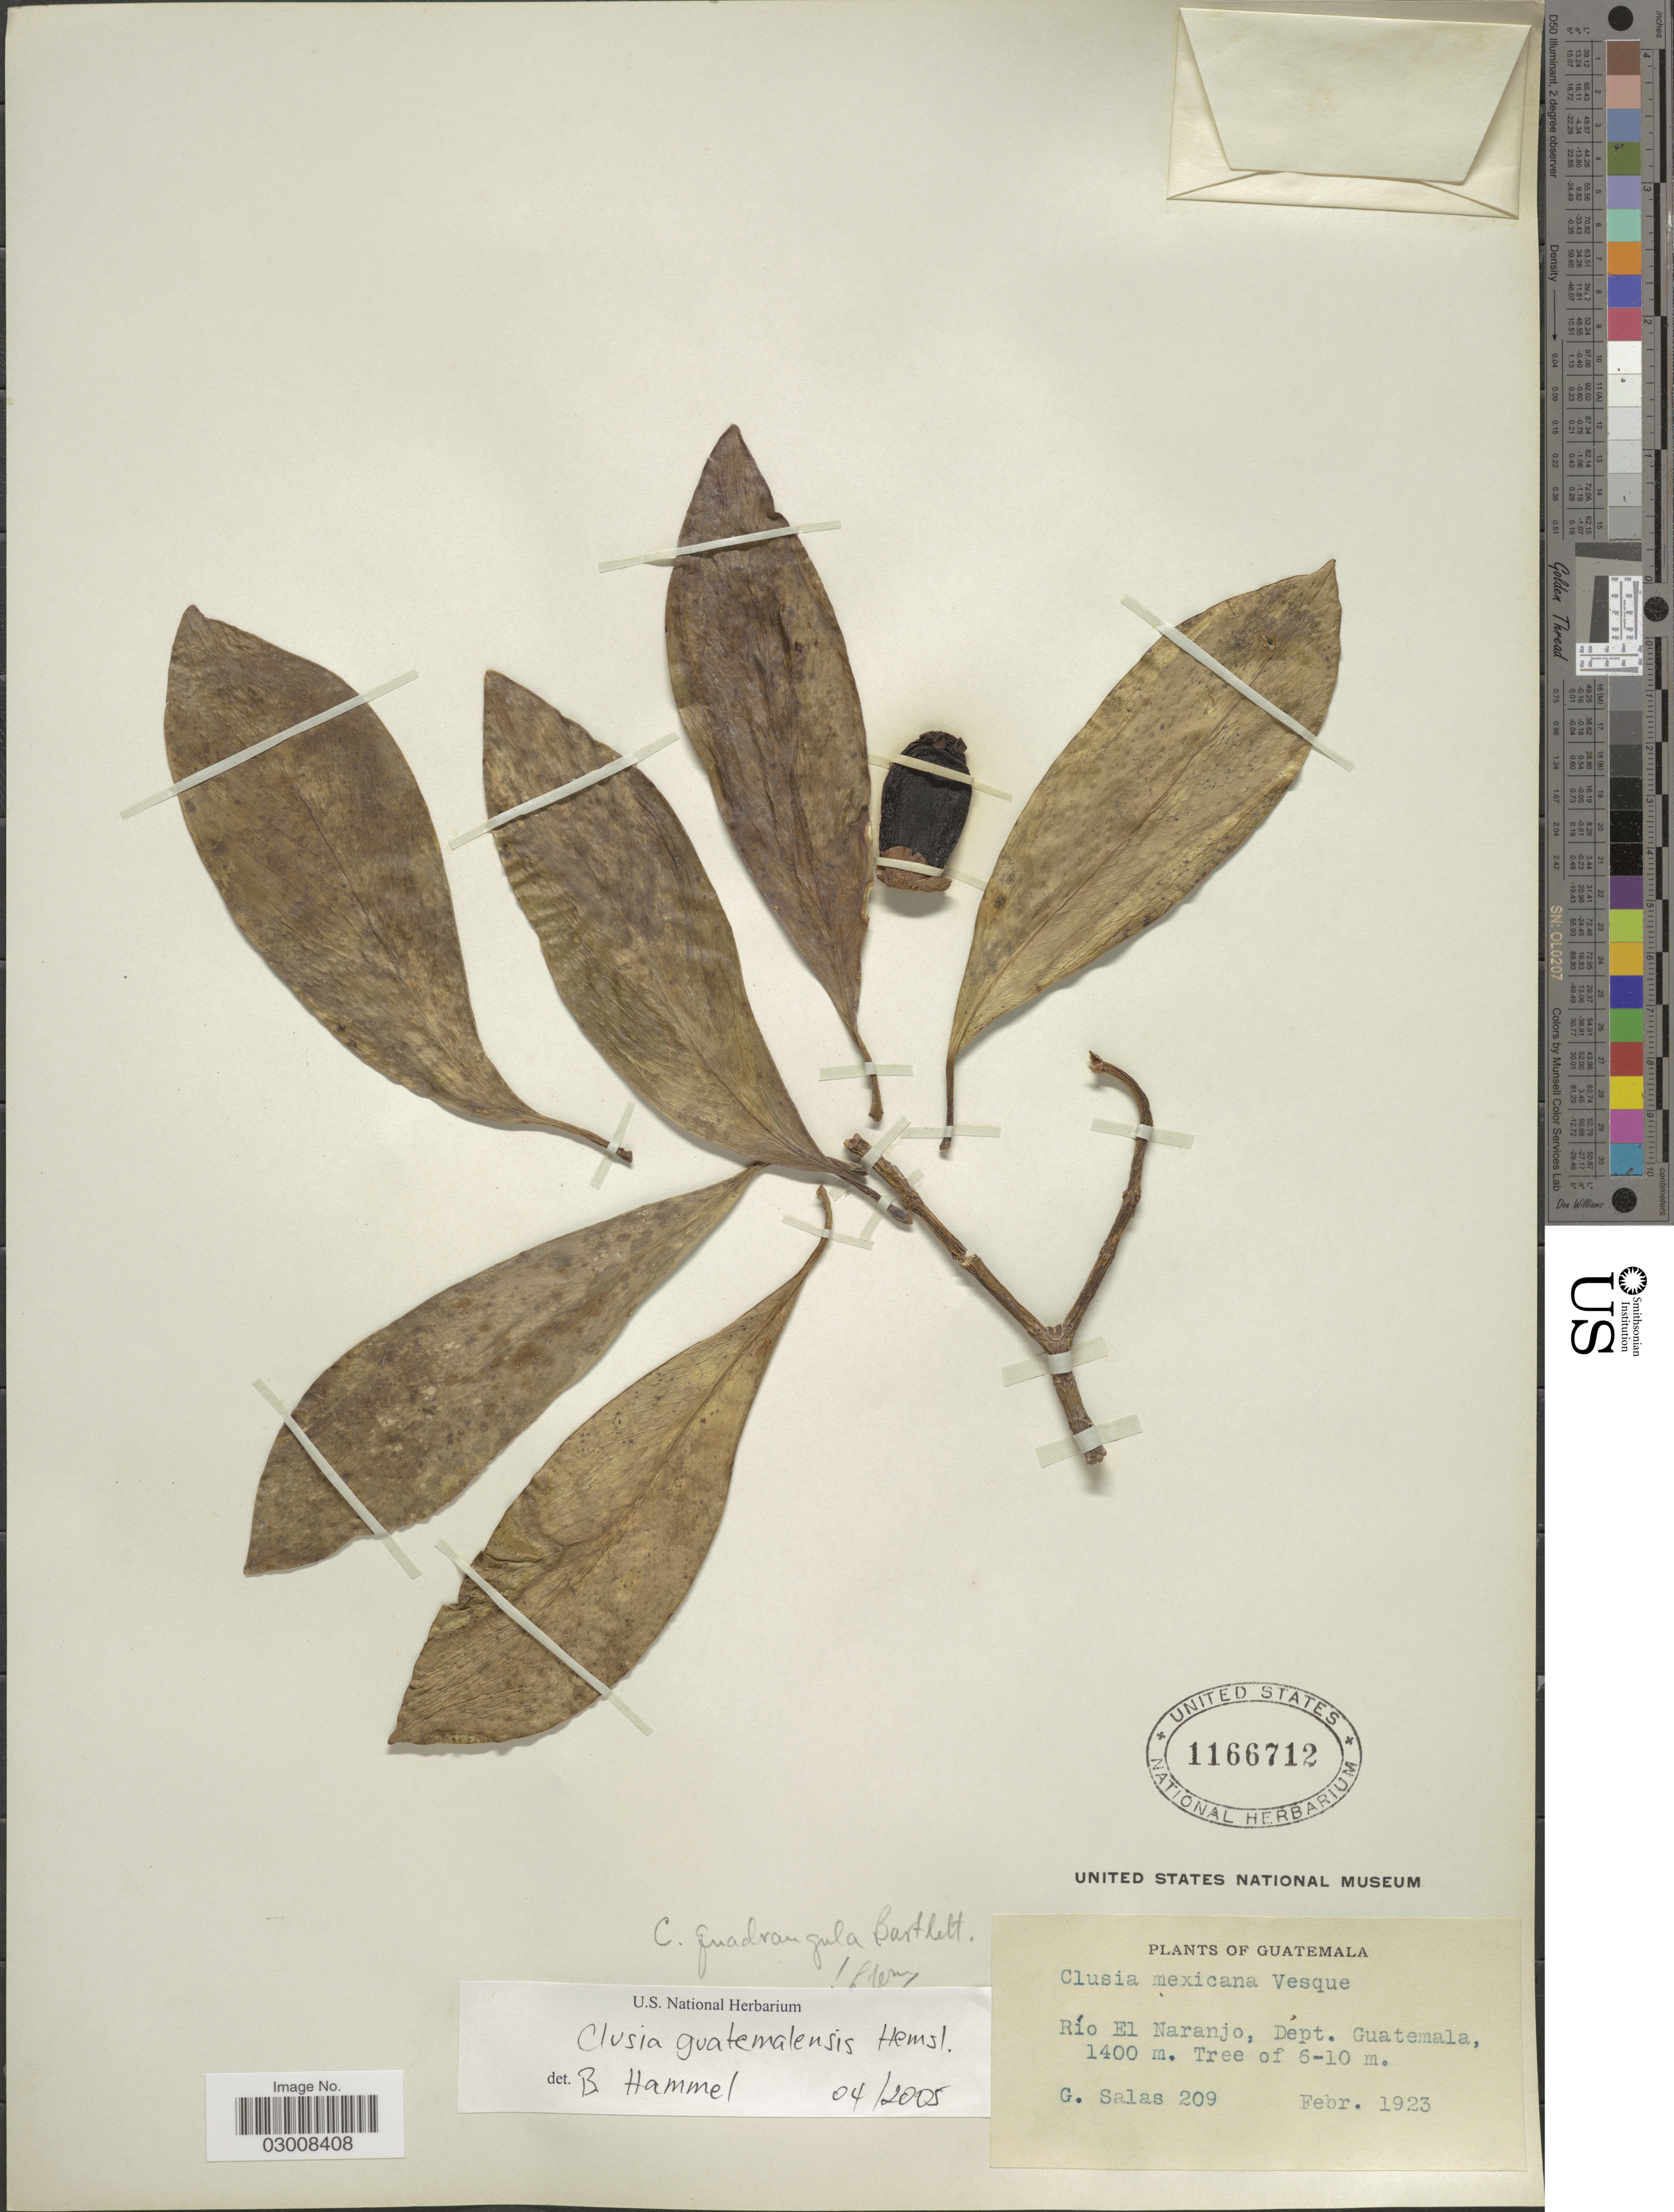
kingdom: Plantae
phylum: Tracheophyta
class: Magnoliopsida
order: Malpighiales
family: Clusiaceae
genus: Clusia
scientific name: Clusia guatemalensis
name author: Hemsl.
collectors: G. Salas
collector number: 209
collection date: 1923-02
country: Guatemala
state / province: Guatemala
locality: Río El Naranjo, Dept. Guatemala.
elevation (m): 1400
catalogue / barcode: US 1166712